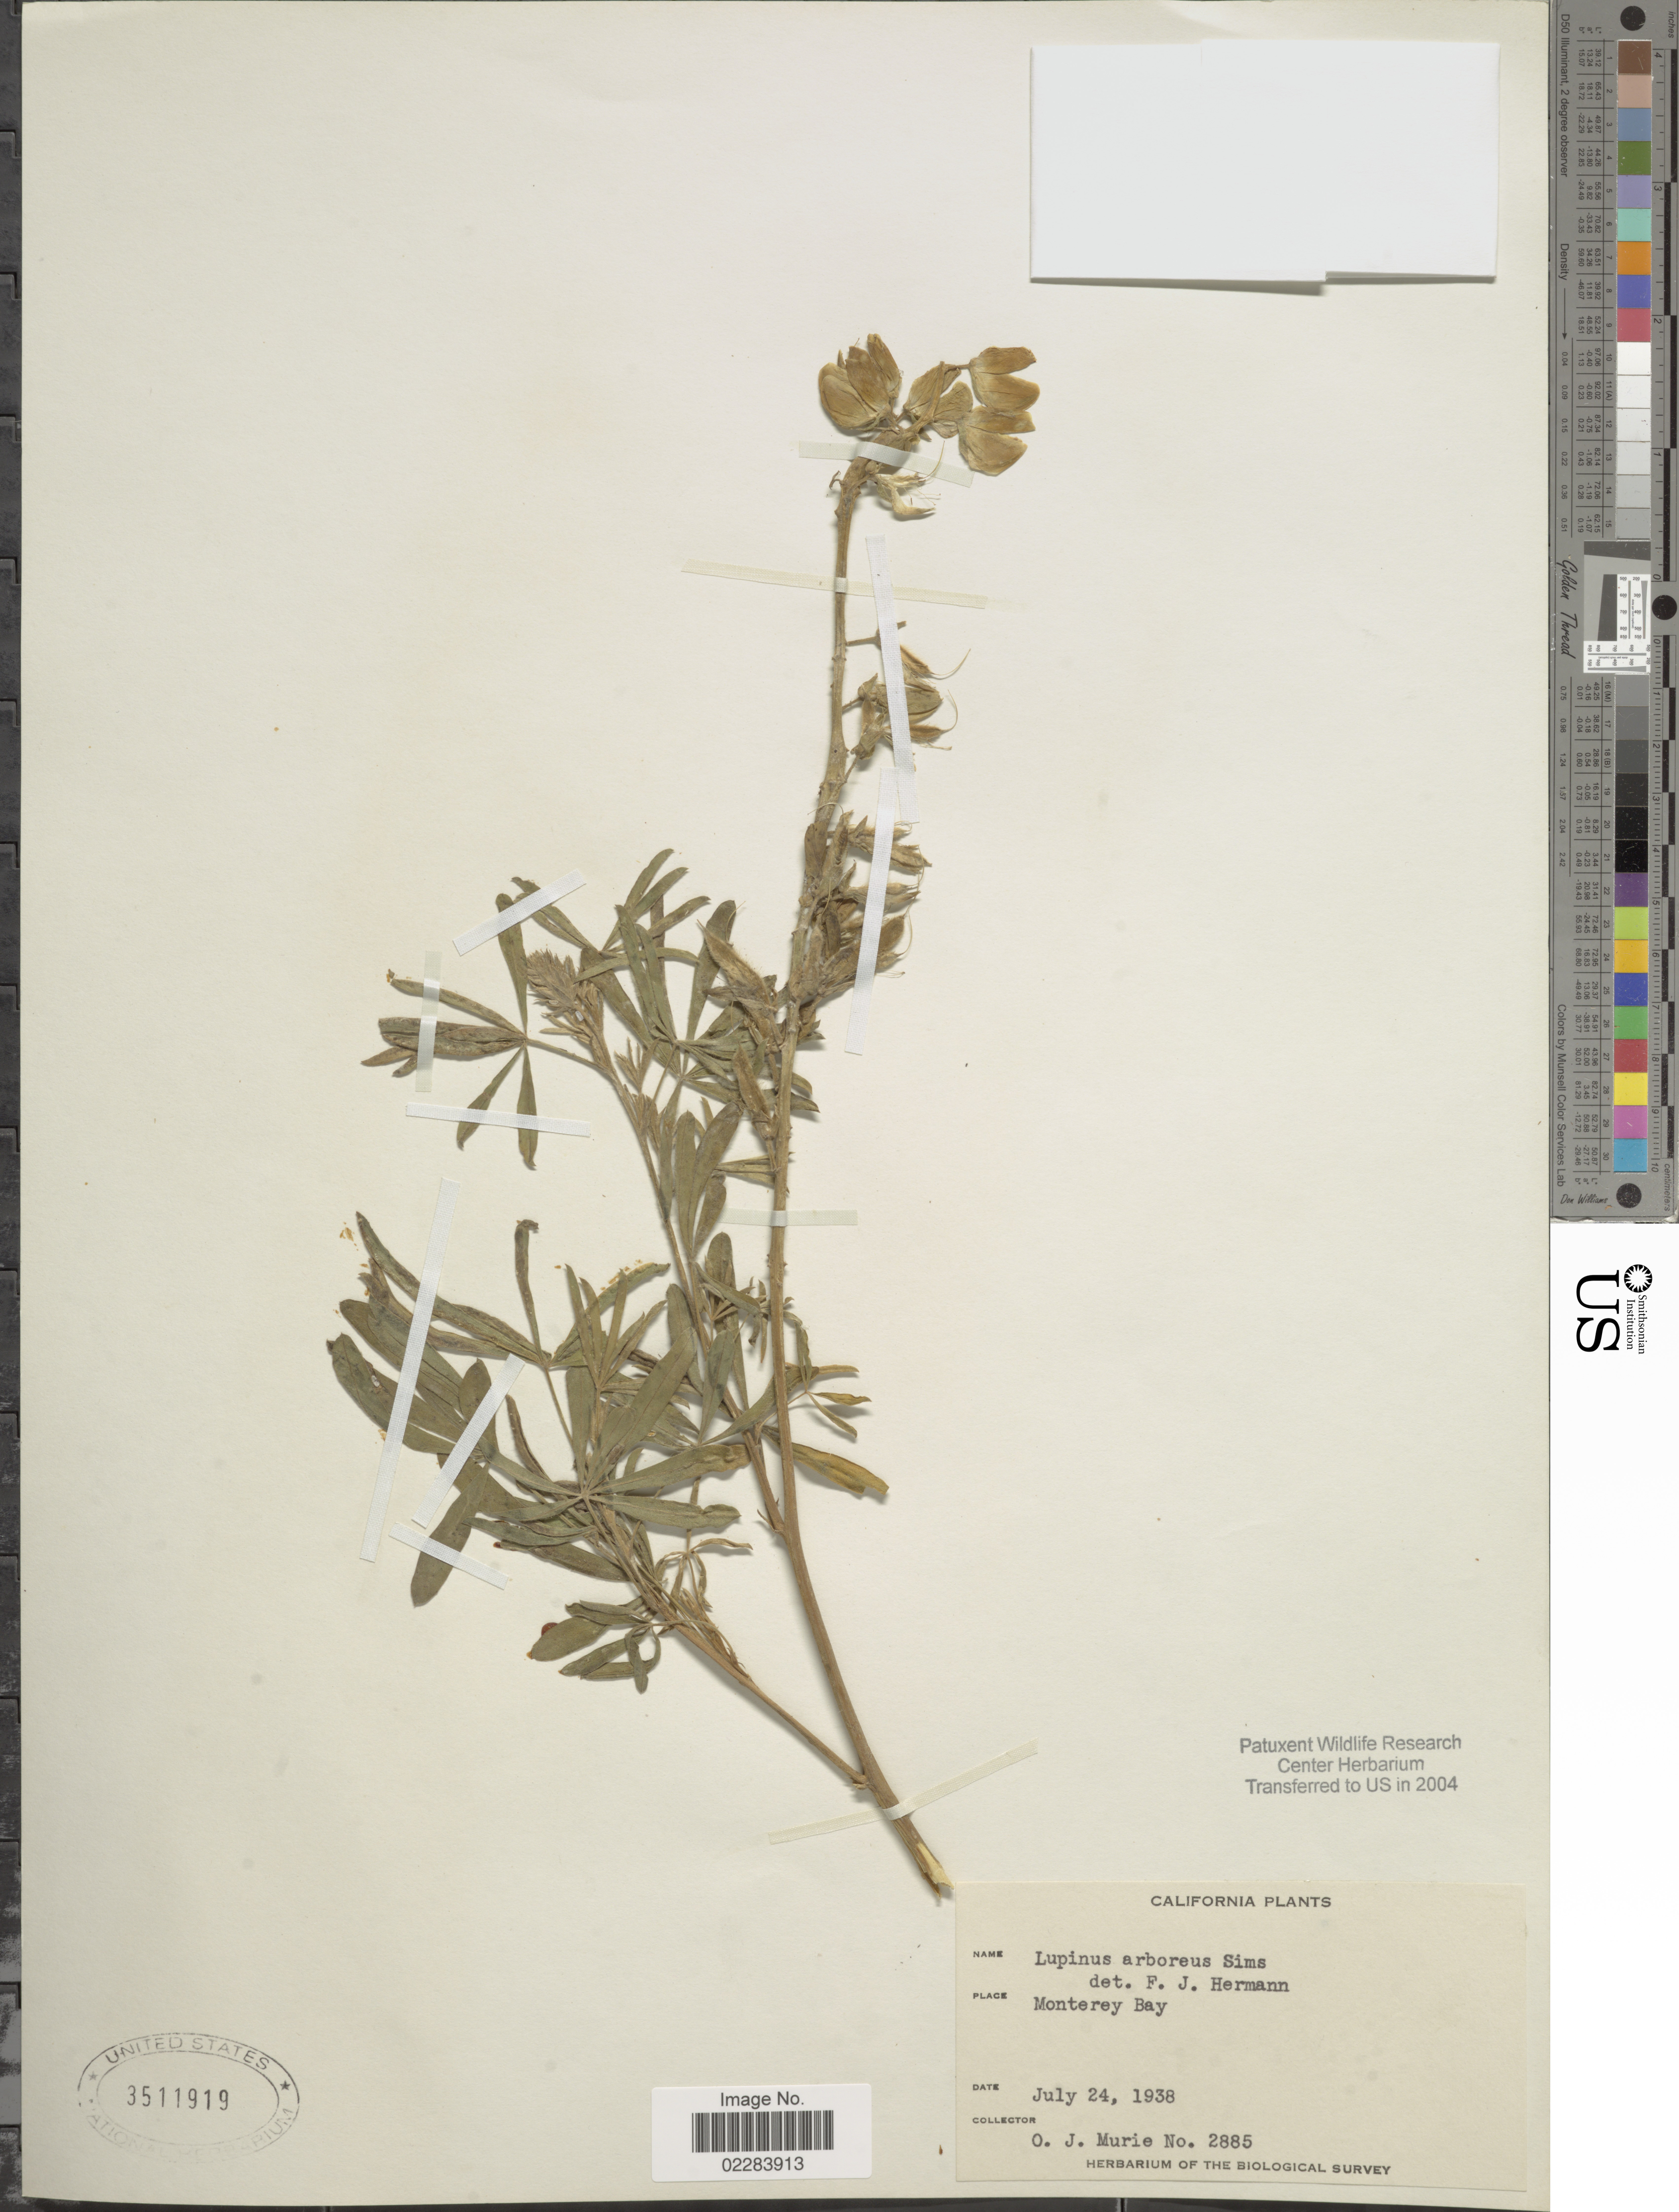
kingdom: Plantae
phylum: Tracheophyta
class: Magnoliopsida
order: Fabales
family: Fabaceae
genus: Lupinus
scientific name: Lupinus arboreus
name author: Sims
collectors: O. Murie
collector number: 2885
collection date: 1938-07-24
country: United States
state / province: California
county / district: Monterey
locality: Monterey Bay.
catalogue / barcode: US 3511919